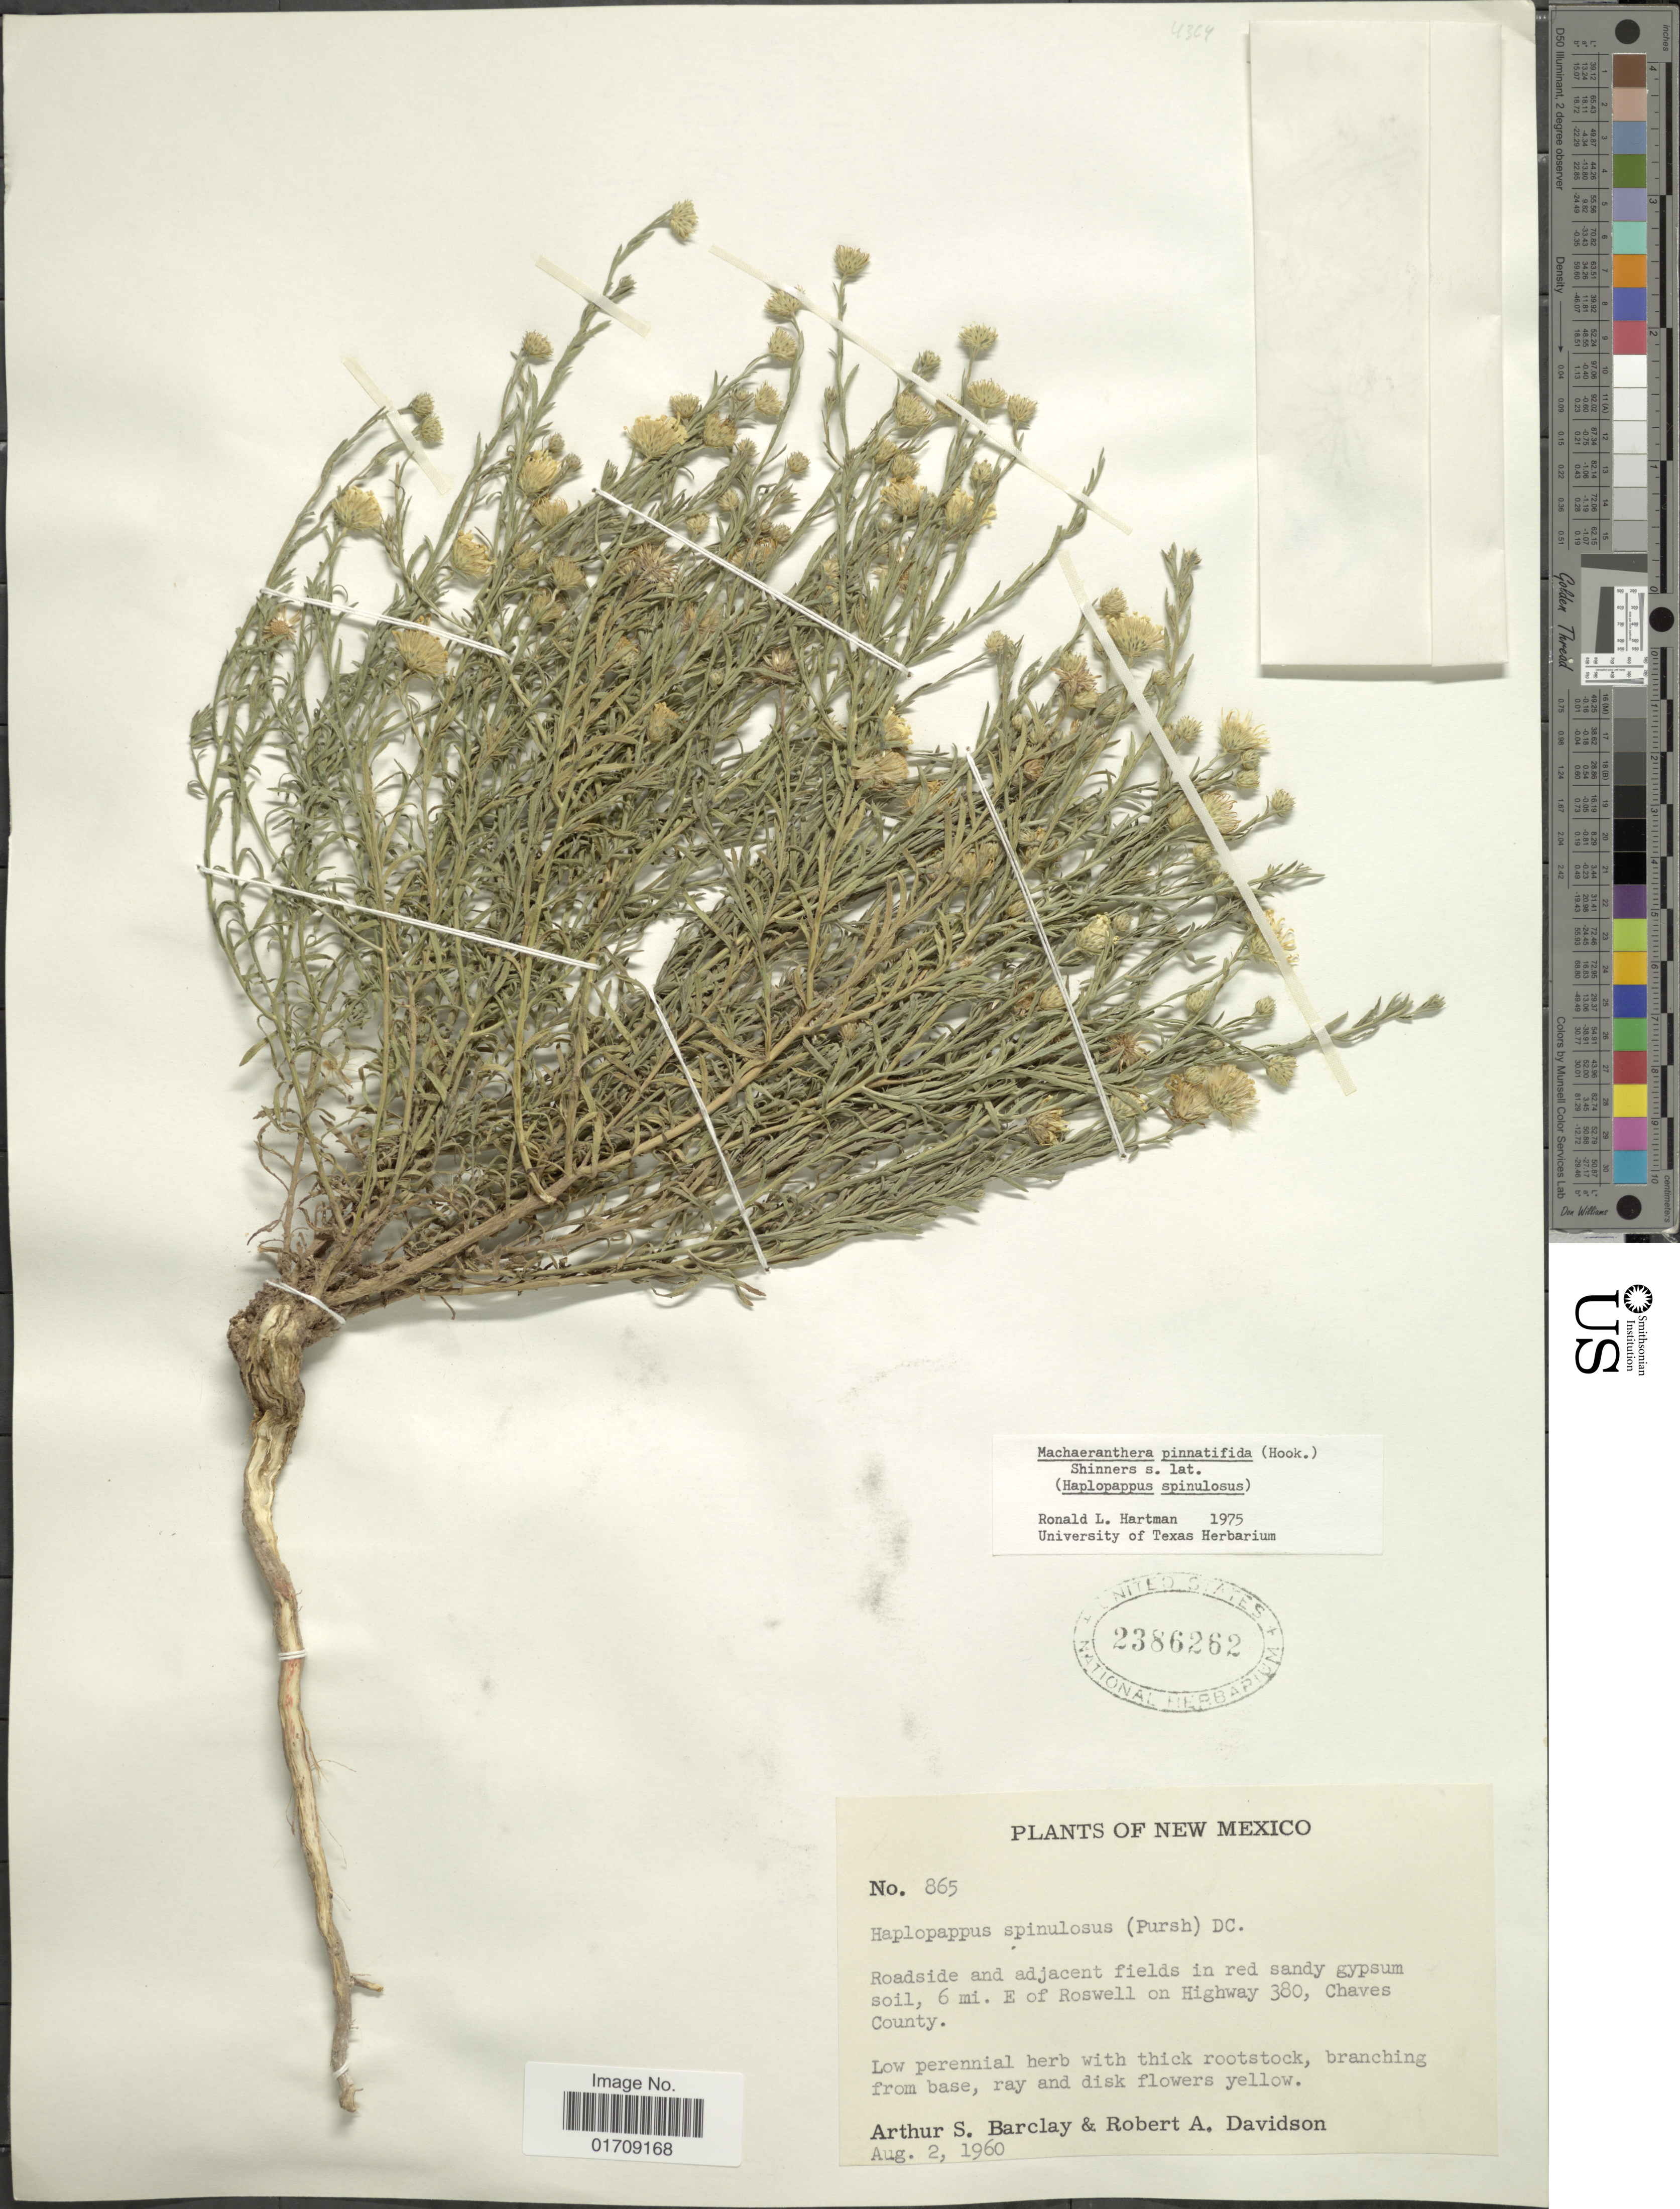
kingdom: Plantae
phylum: Tracheophyta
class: Magnoliopsida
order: Asterales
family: Asteraceae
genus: Machaeranthera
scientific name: Machaeranthera pinnatifida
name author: (Hook.) Shinners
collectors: A. S. Barclay & R. A. Davidson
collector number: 865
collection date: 1960-08-02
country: United States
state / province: New Mexico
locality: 6 mi. E of Roswell on Highway 380, Chaves County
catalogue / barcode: US 2386262